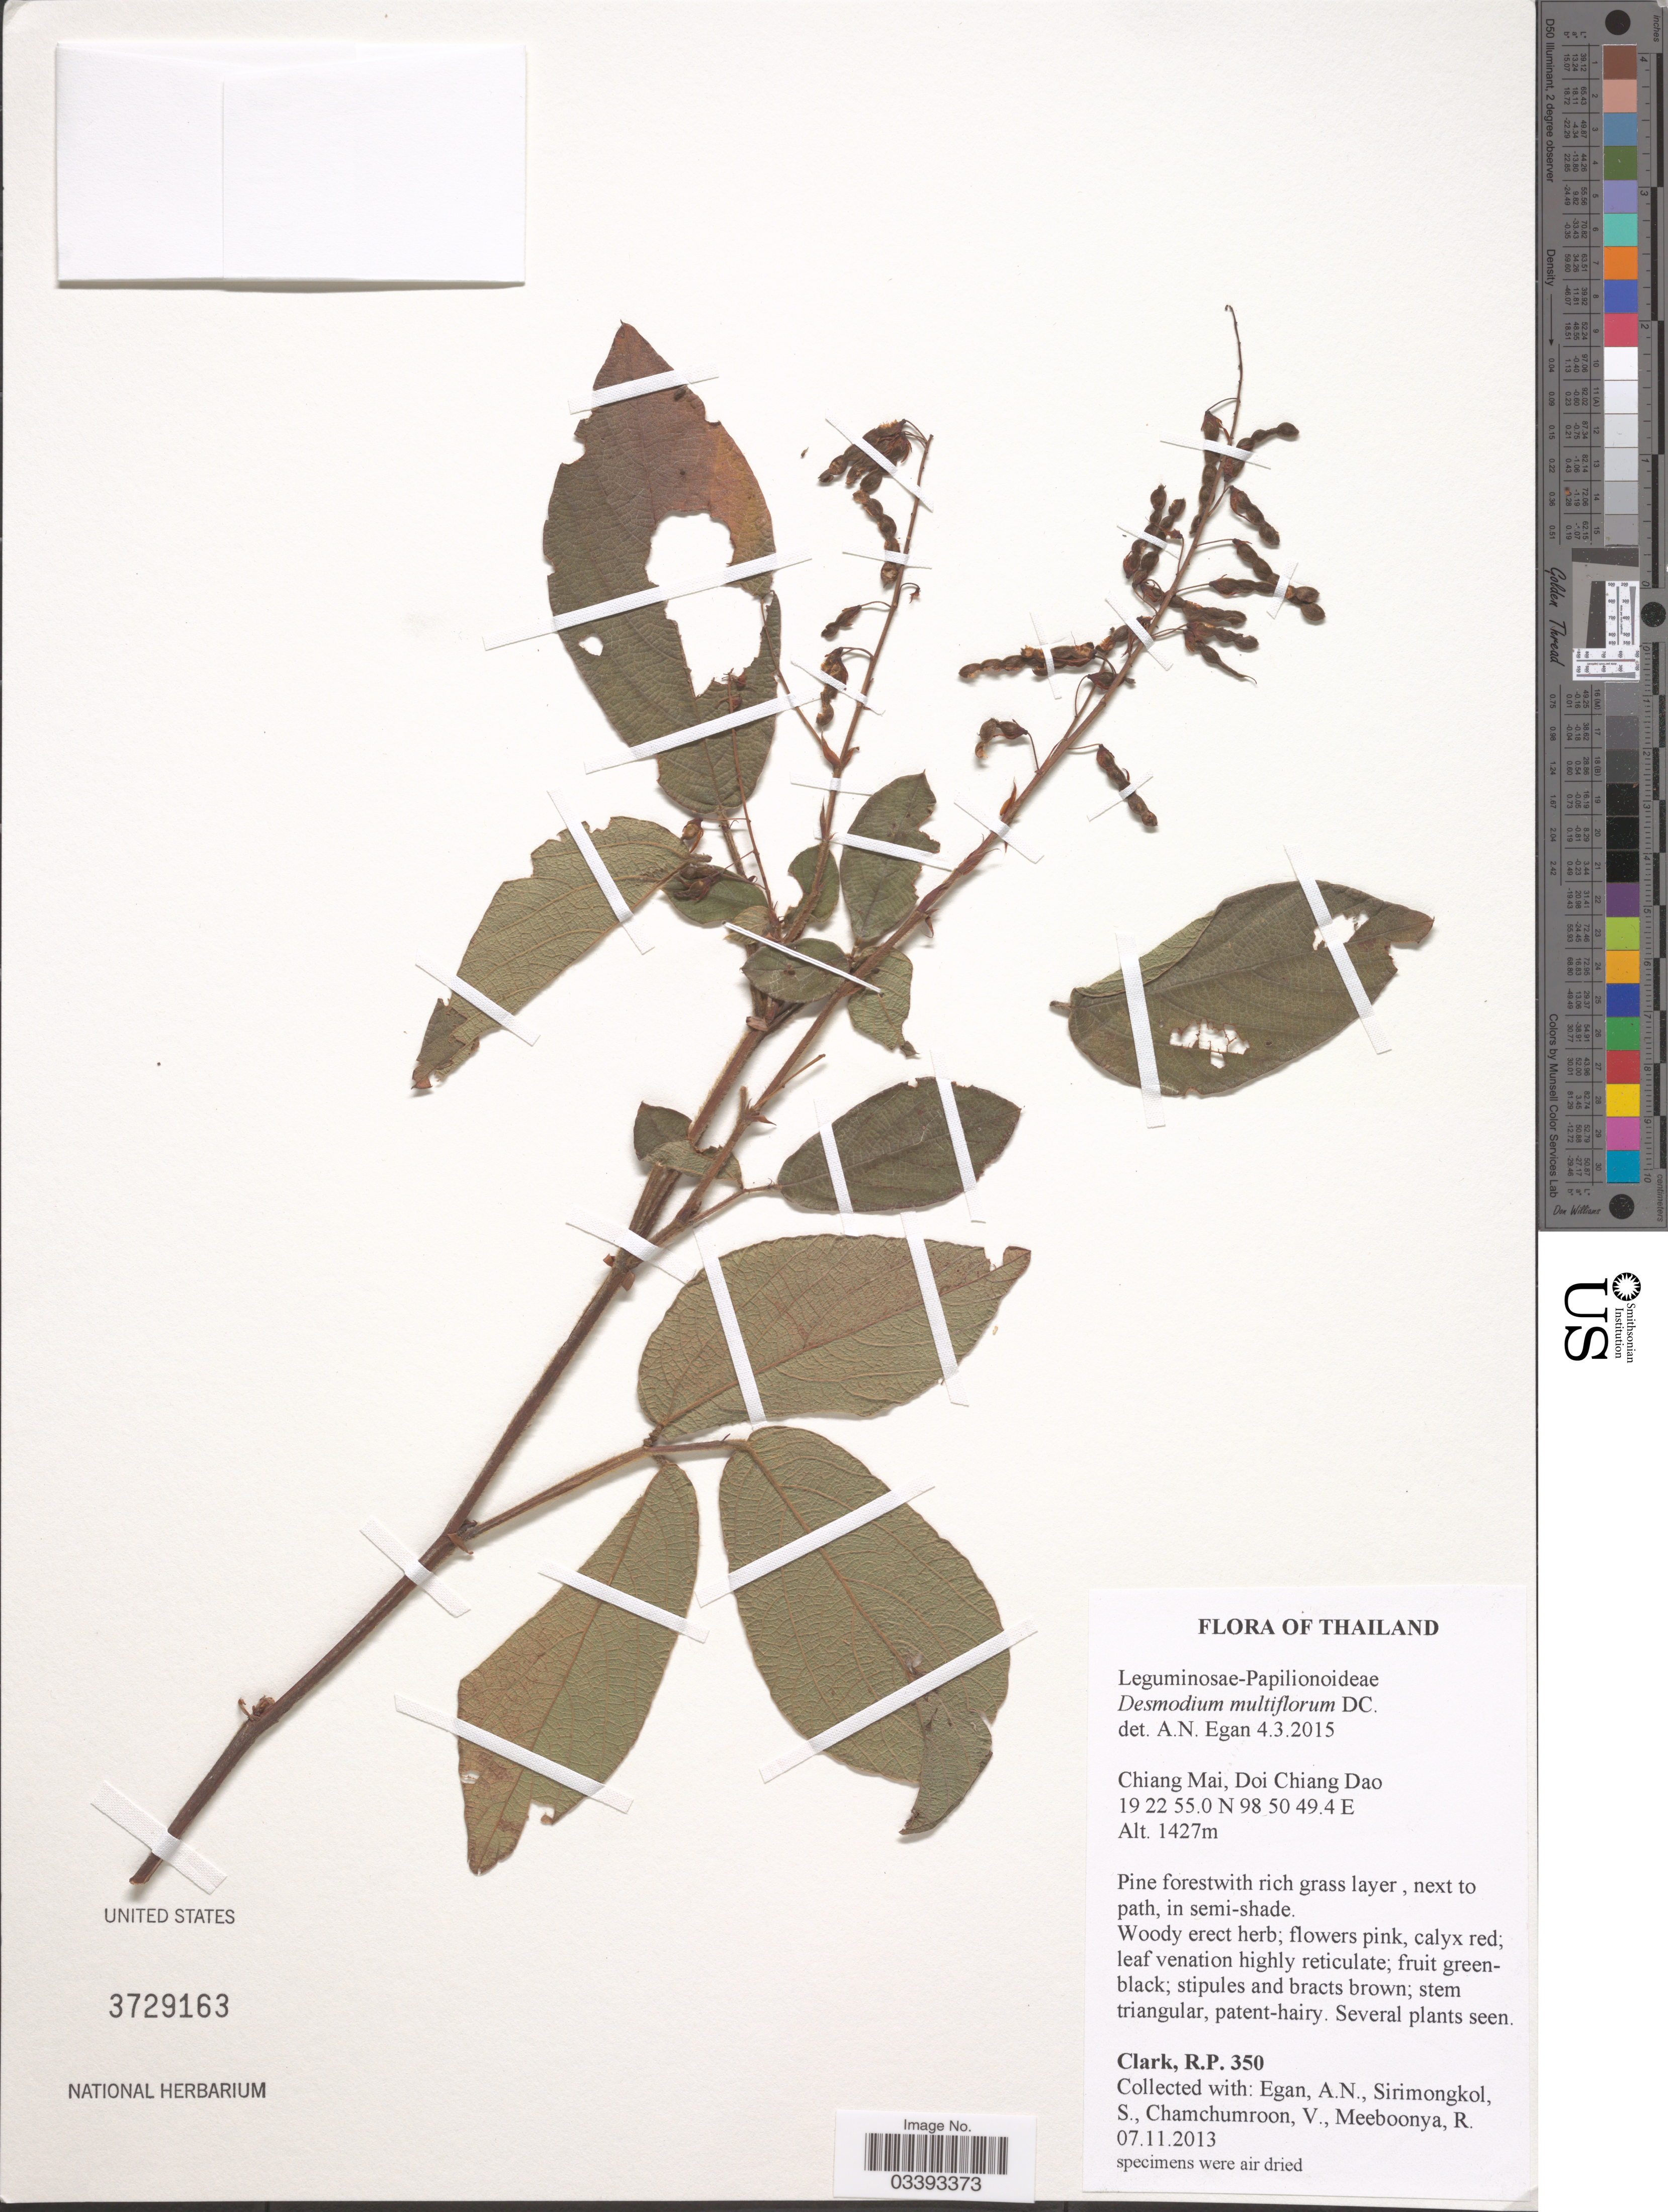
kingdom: Plantae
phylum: Tracheophyta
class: Magnoliopsida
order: Fabales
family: Fabaceae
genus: Ototropis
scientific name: Ototropis multiflora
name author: (DC.) H. Ohashi & K. Ohashi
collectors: R. P. Clark, A. N. Egan, S. Sirimongkol, V. Chamchumroon & R. Meeboonya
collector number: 350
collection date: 2013-11-07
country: Thailand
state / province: Chiang Mai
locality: Doi Chiang Dao.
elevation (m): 1427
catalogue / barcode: US 3729163